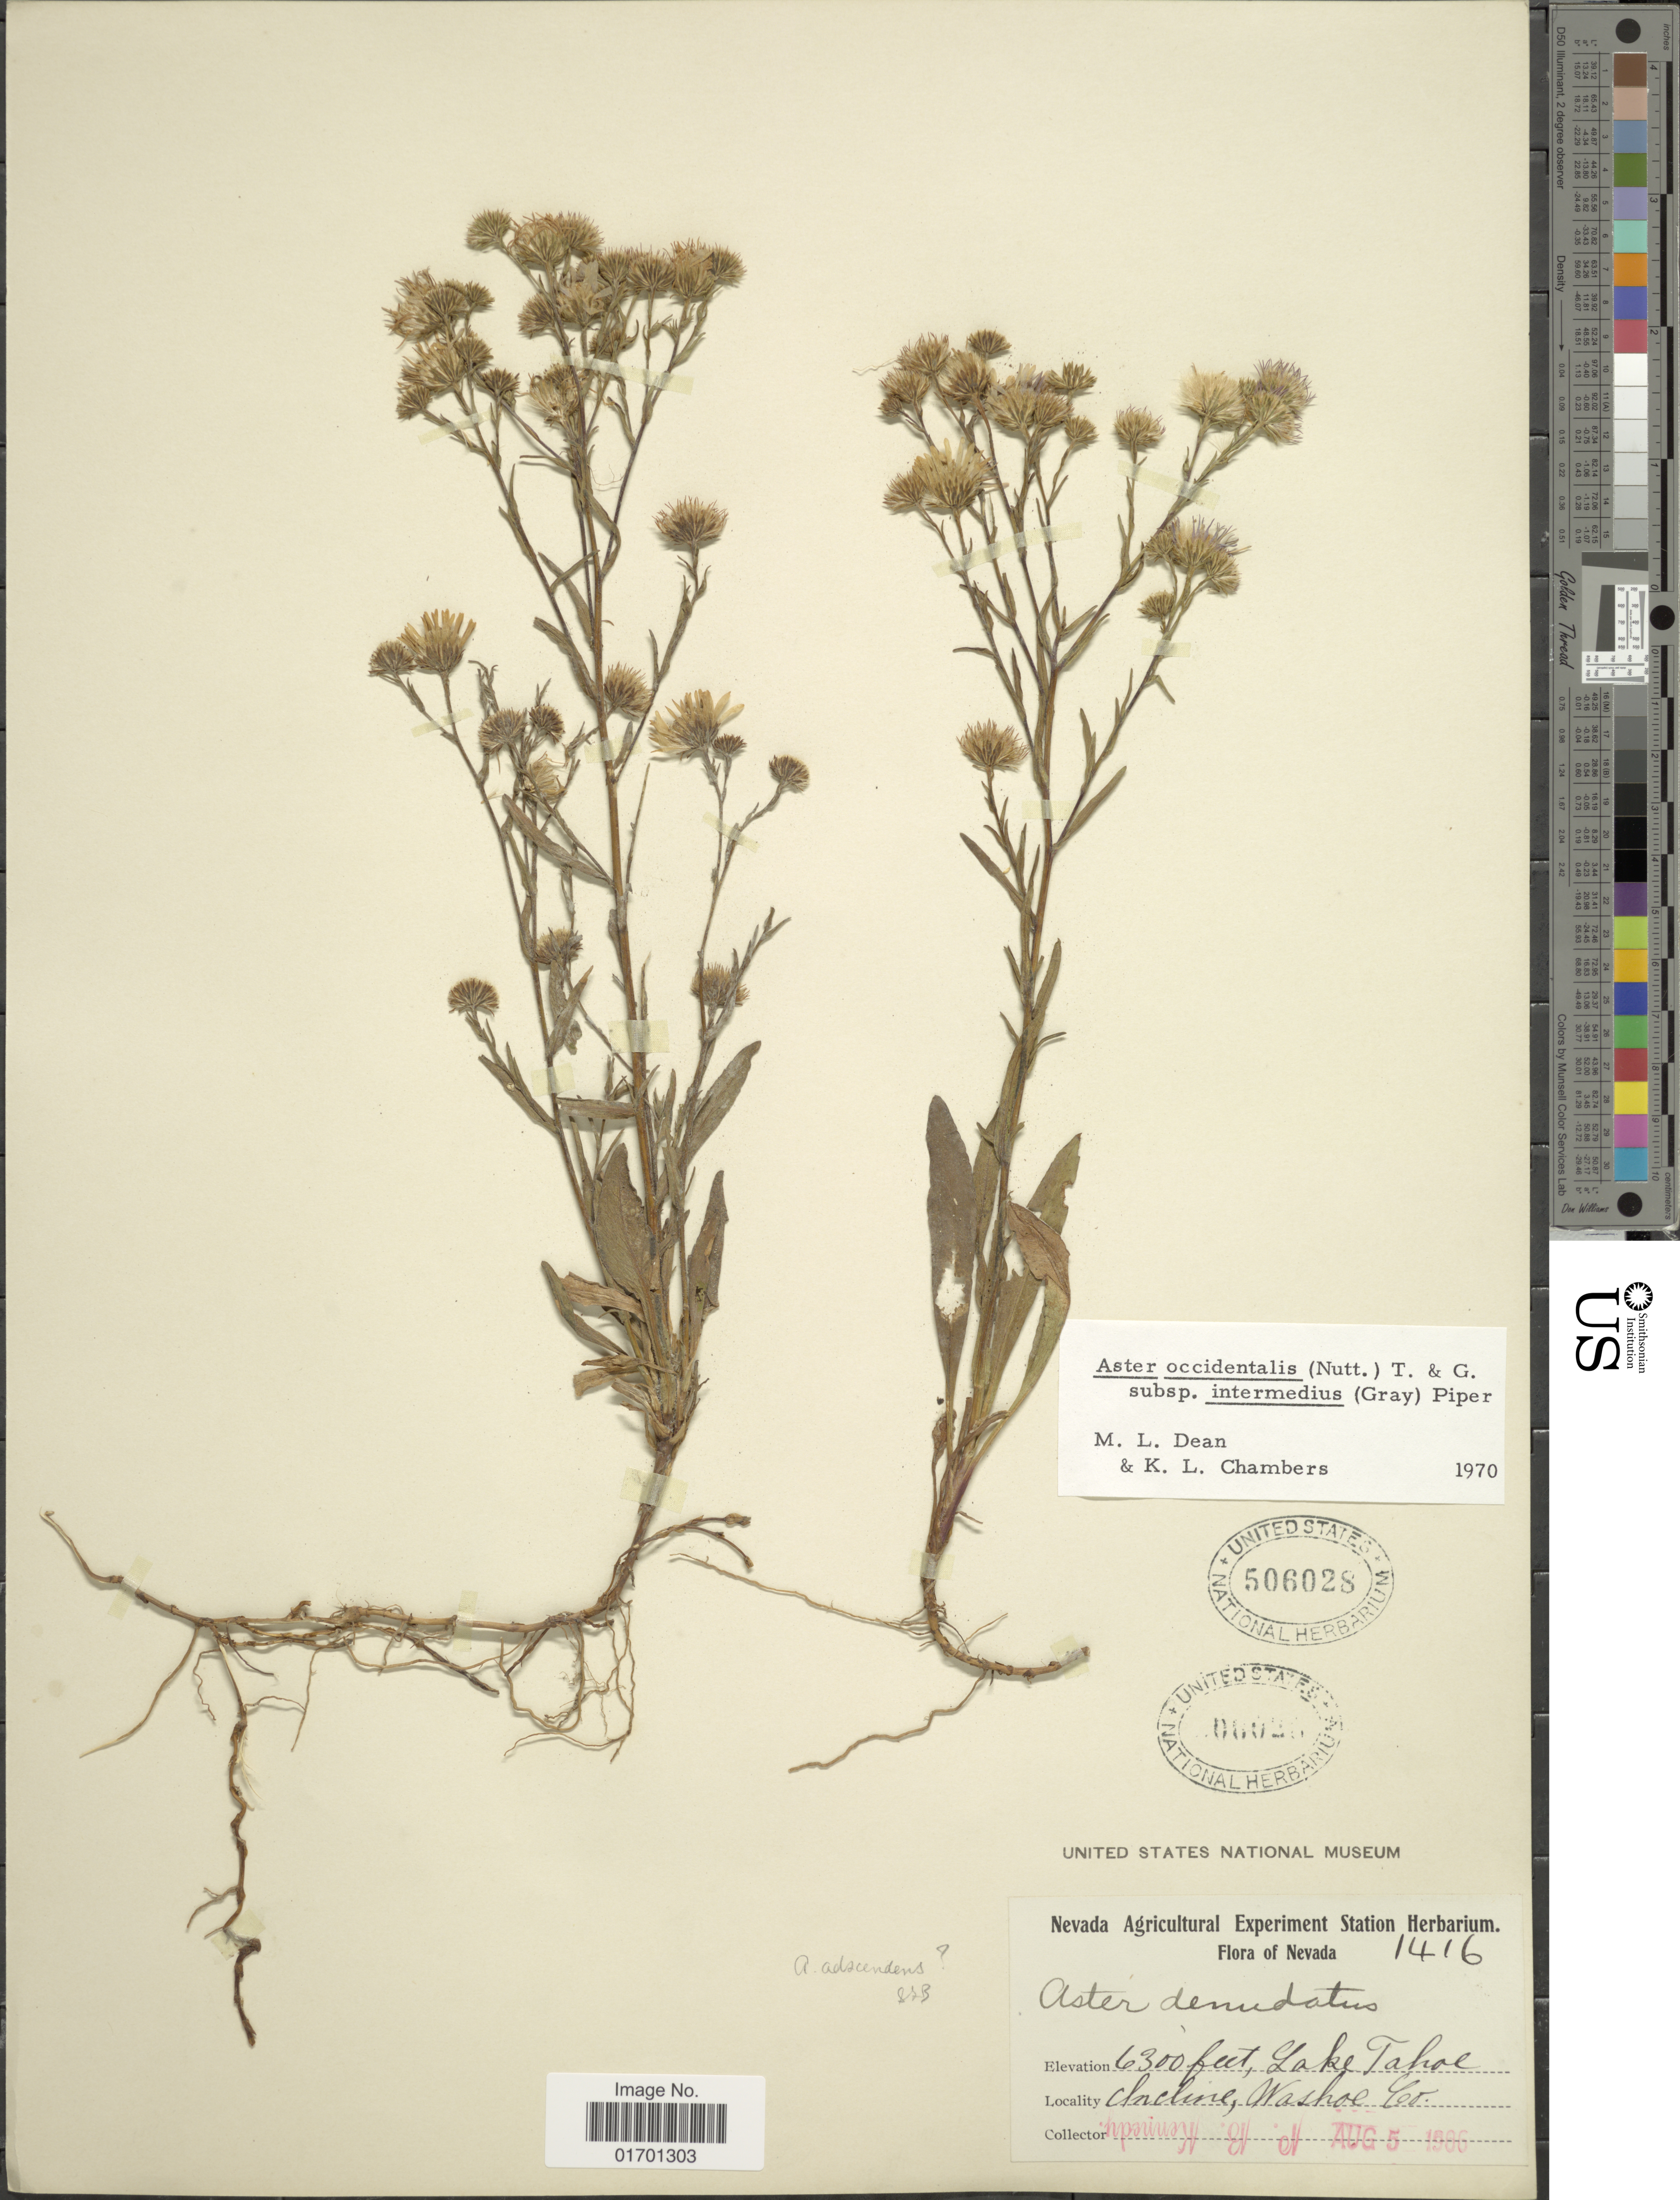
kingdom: Plantae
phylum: Tracheophyta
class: Magnoliopsida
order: Asterales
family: Asteraceae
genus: Symphyotrichum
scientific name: Symphyotrichum spathulatum var. intermedium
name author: (A. Gray) G.L. Nesom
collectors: P. B. Kennedy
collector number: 1416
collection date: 1906-08-05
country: United States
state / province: Nevada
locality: Lake Tahoe, Clicline, Washoe Co.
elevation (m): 1920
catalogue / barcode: US 506028-2